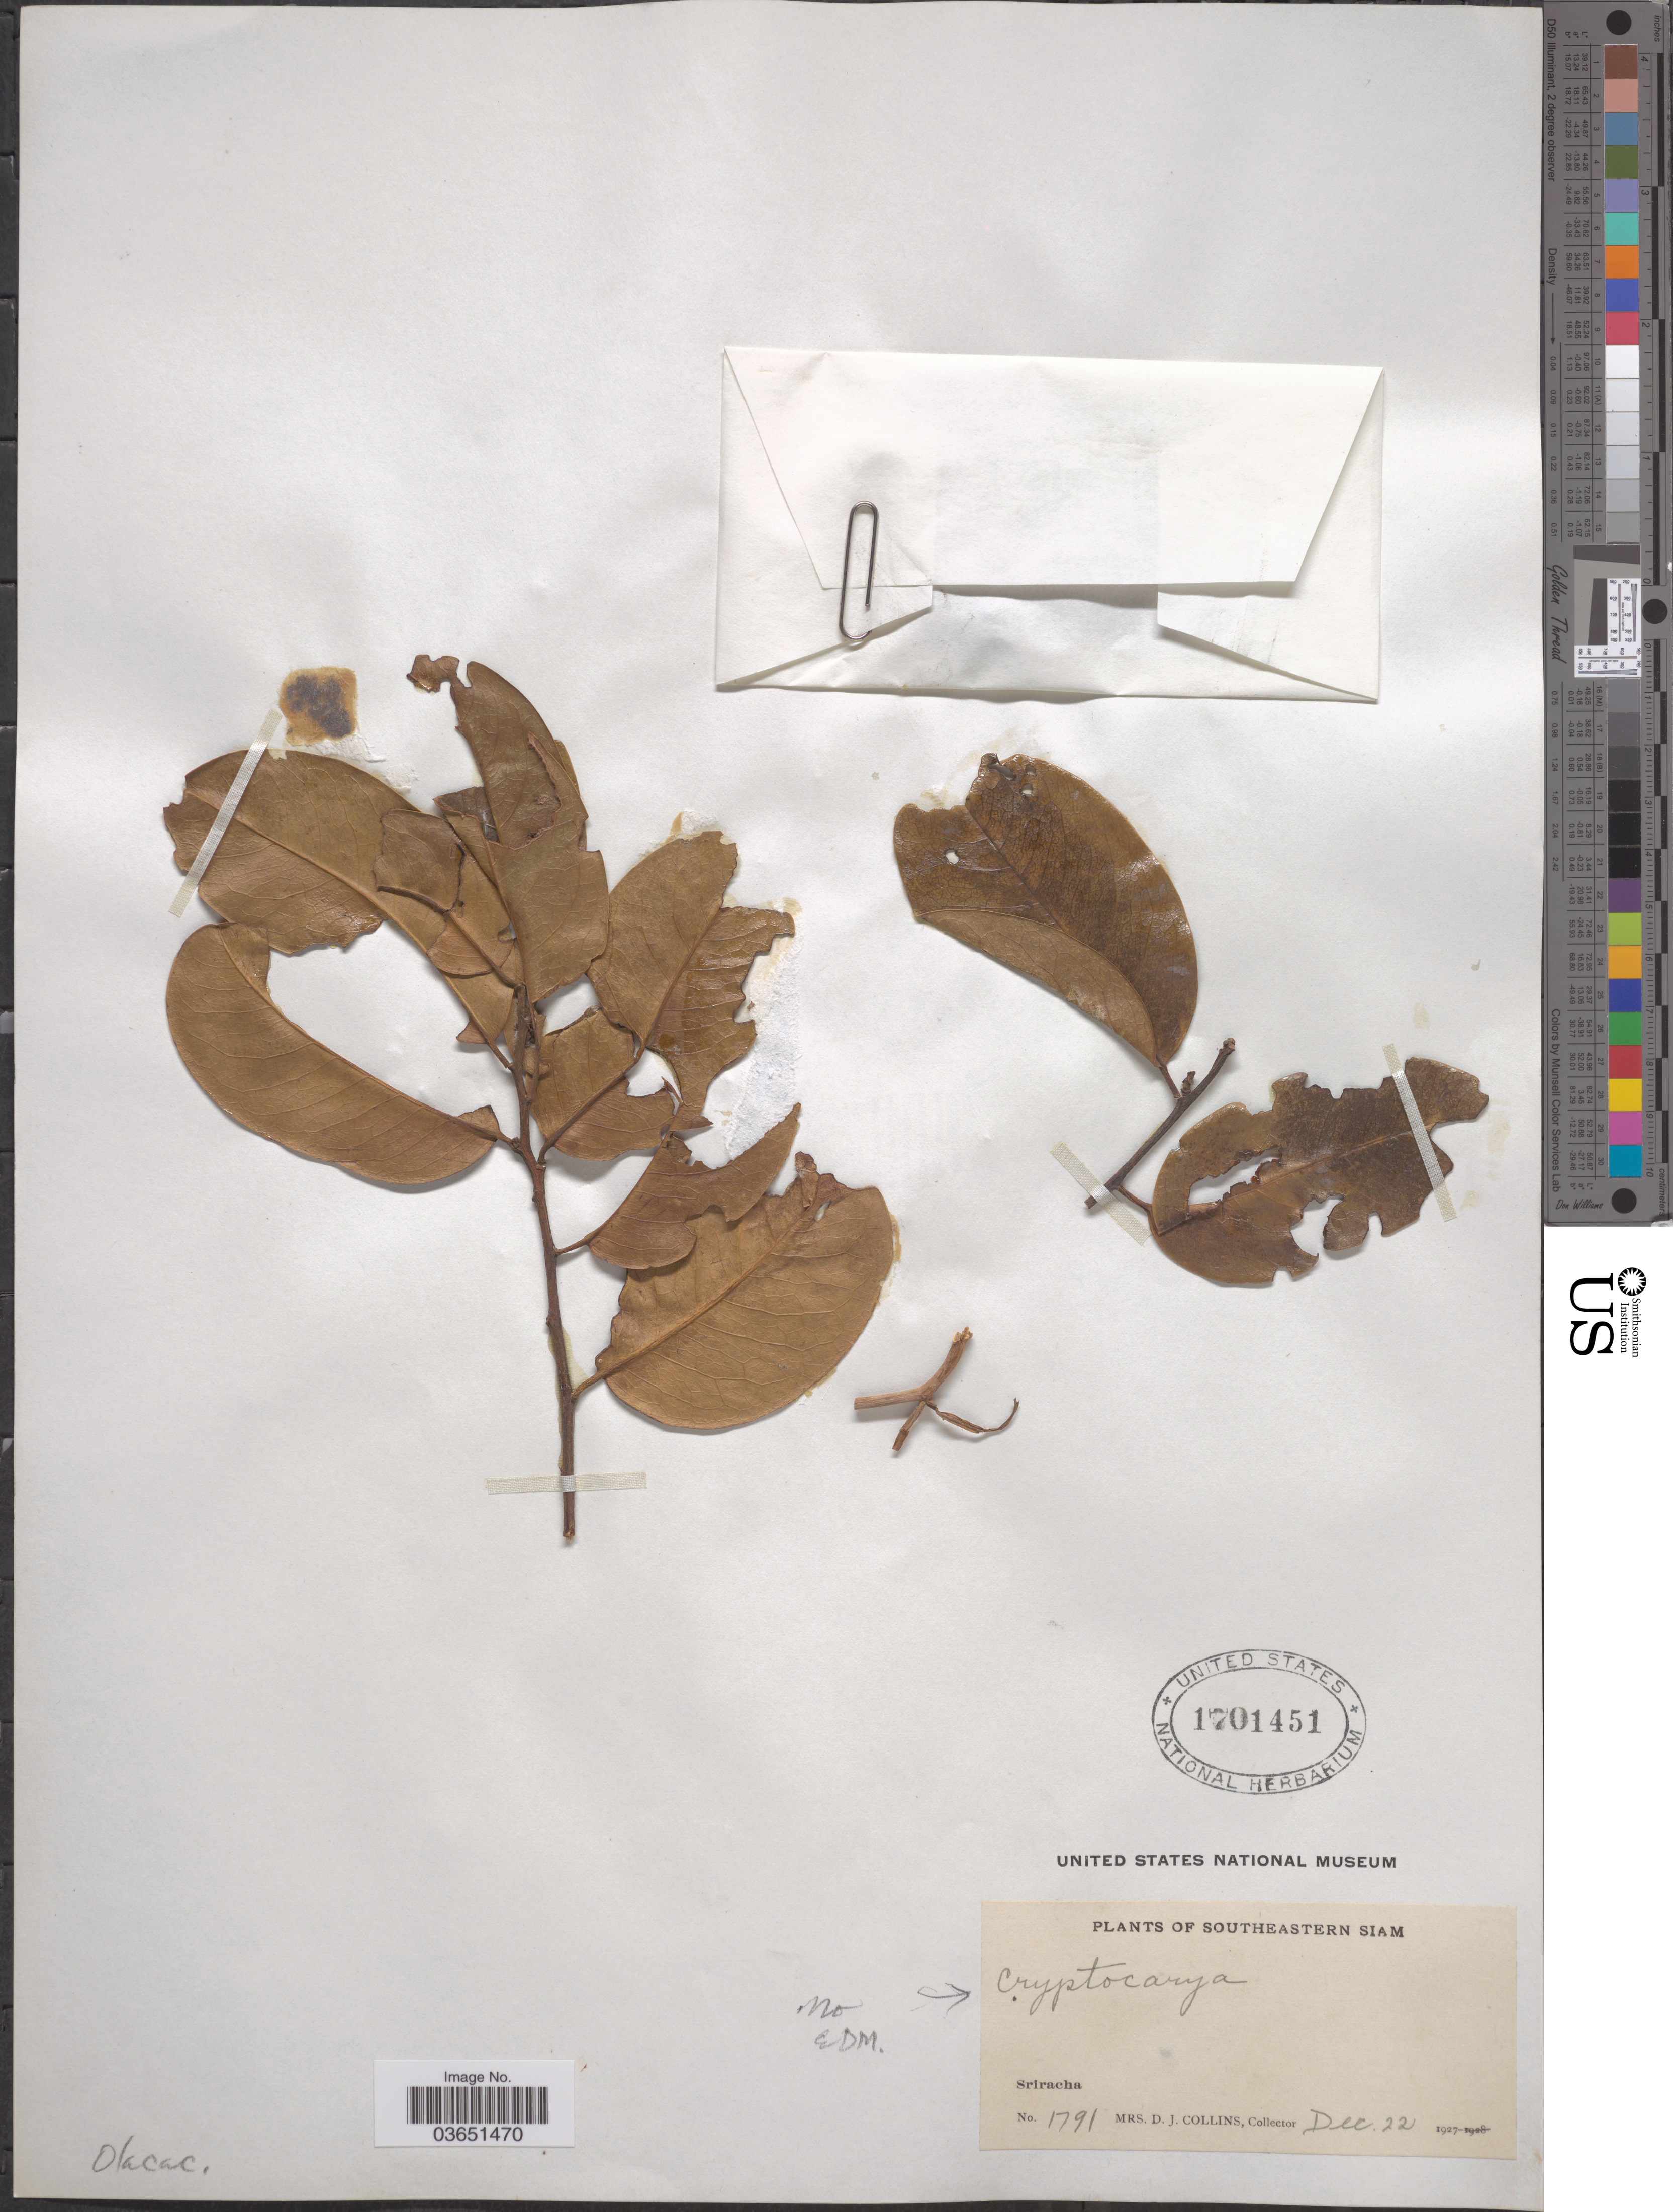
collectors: Mrs. D. J. Collins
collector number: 1791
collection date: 1927-12-22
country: Thailand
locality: Southeastern Siam. Sriracha.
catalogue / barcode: US 1701451